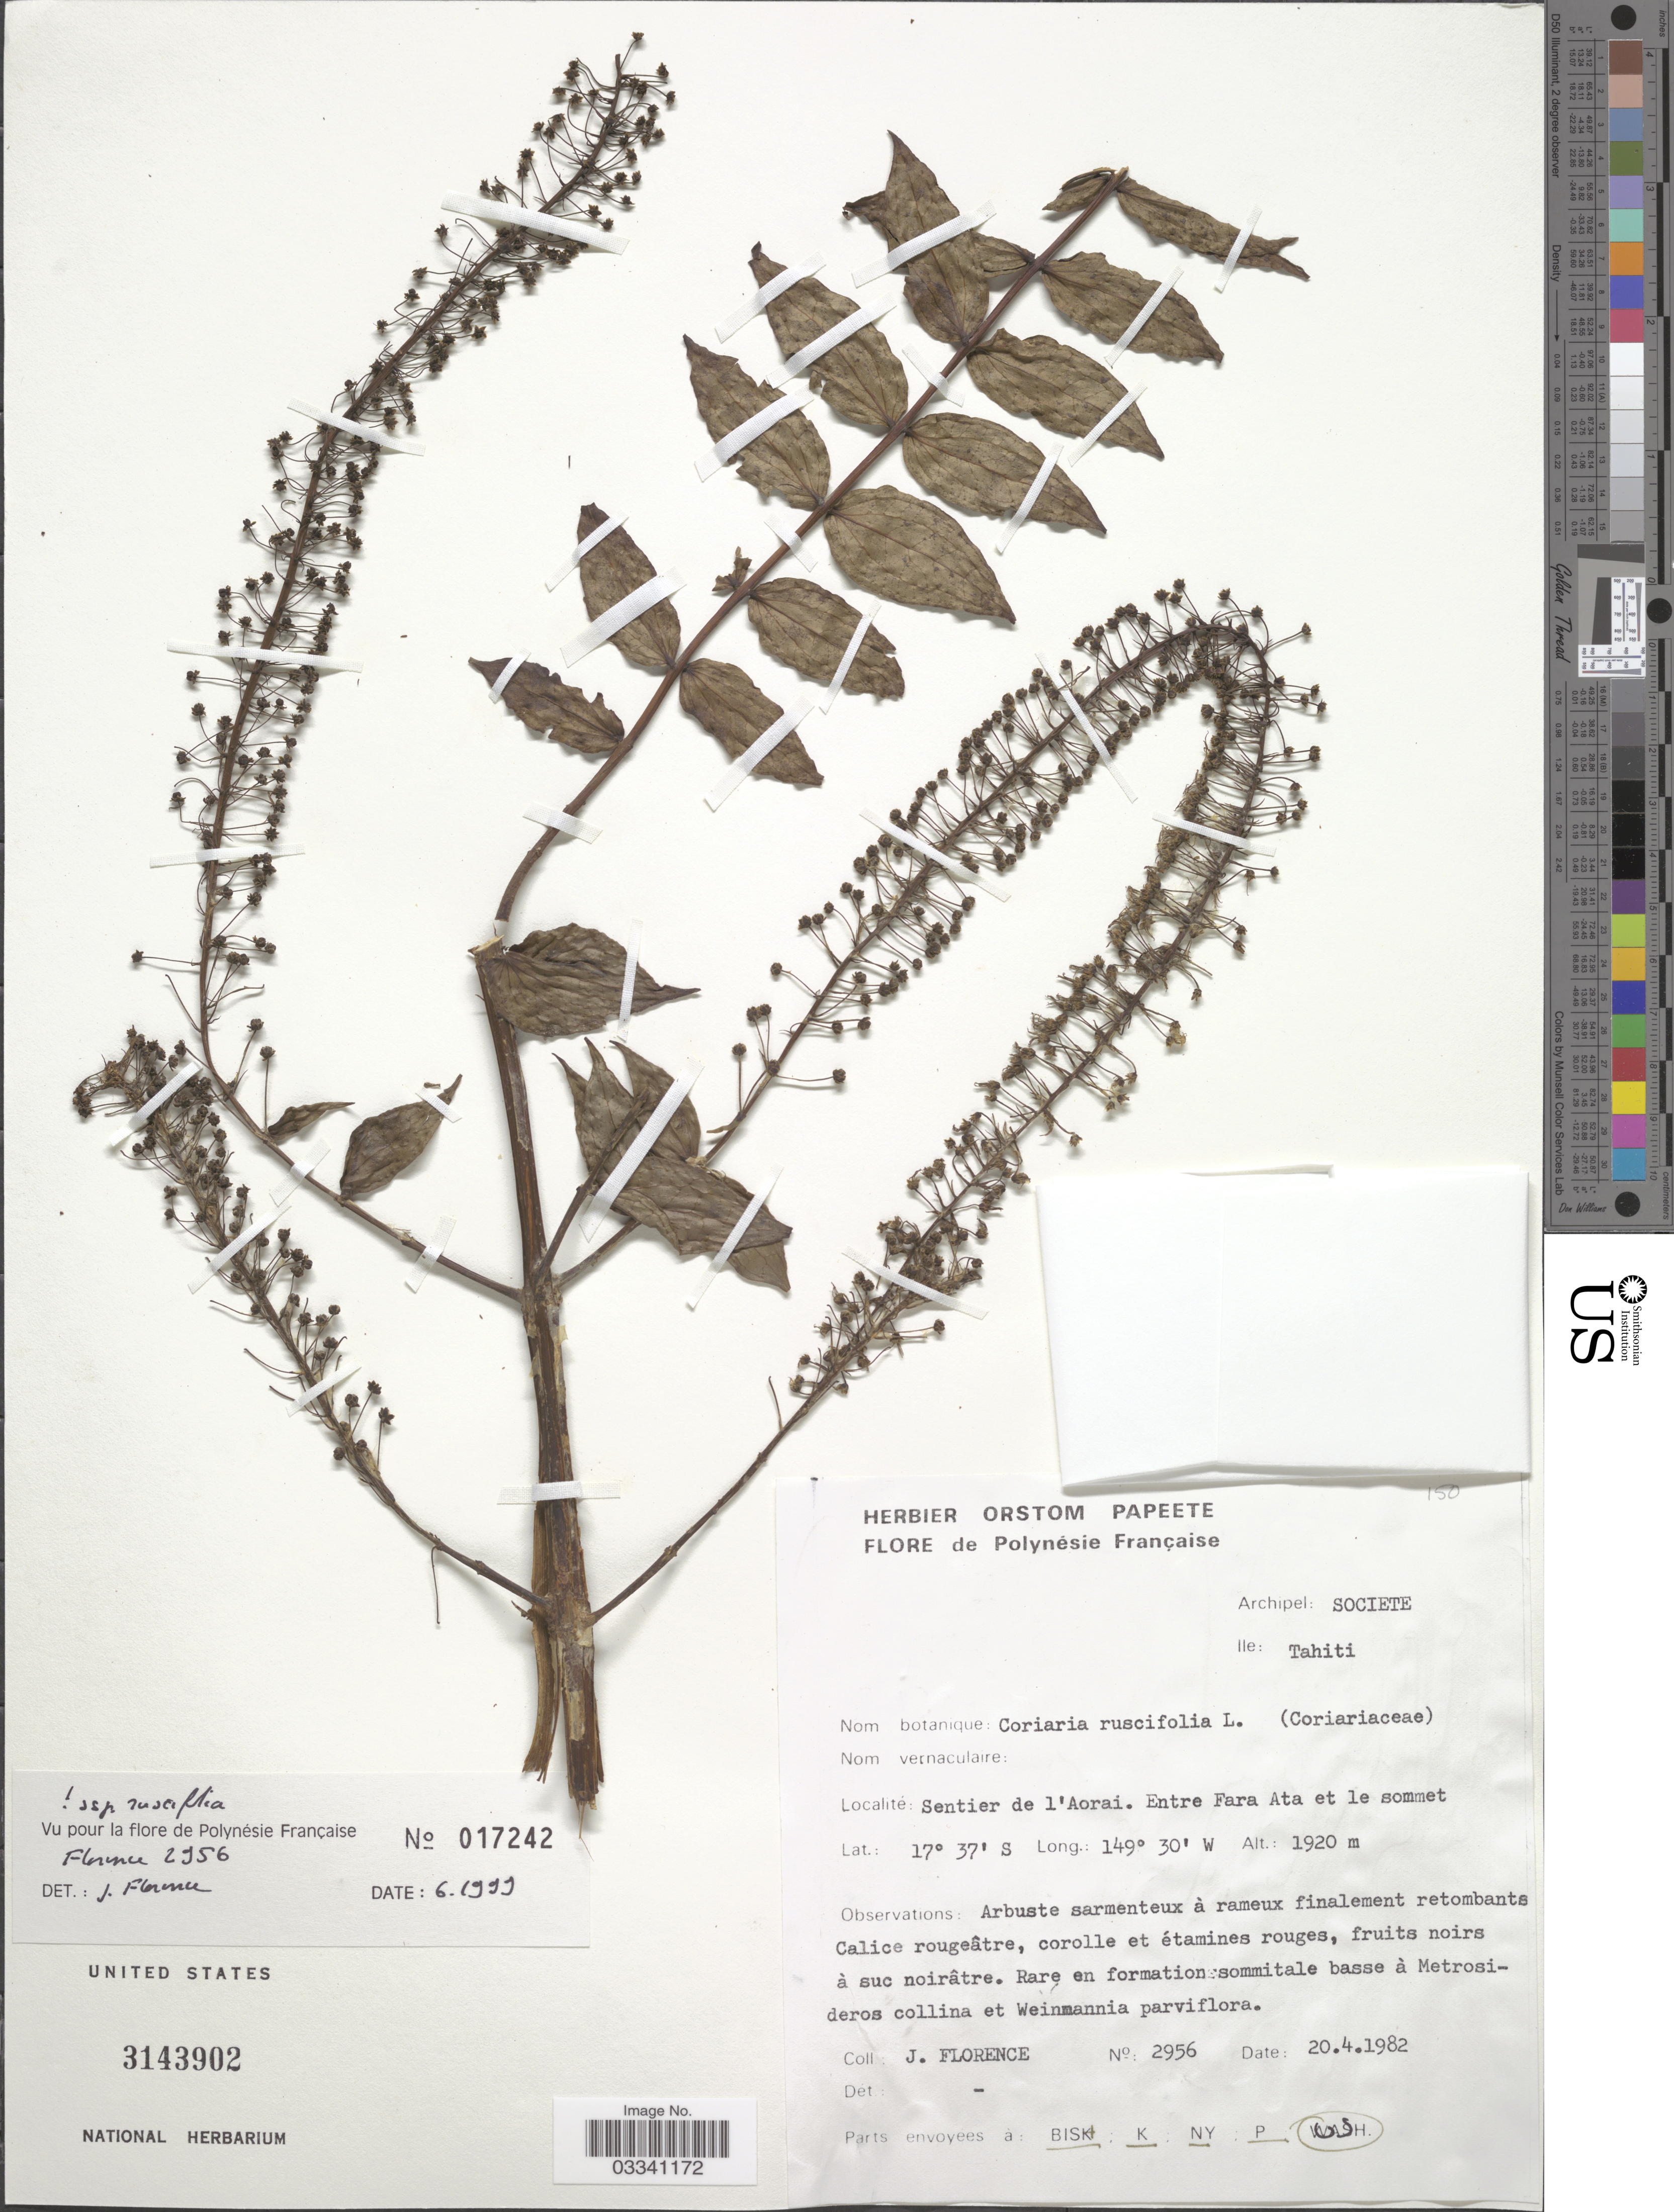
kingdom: Plantae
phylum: Tracheophyta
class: Magnoliopsida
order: Cucurbitales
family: Coriariaceae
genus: Coriaria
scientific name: Coriaria ruscifolia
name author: L.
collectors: J. Florence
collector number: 2956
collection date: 1982-04-20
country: French Polynesia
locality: Polynésie Française. Archipel: Societe, Ile: Tahiti. Sentier de l'Aorai. Entre Fara Ata et le sommet.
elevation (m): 1920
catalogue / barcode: US 3143902